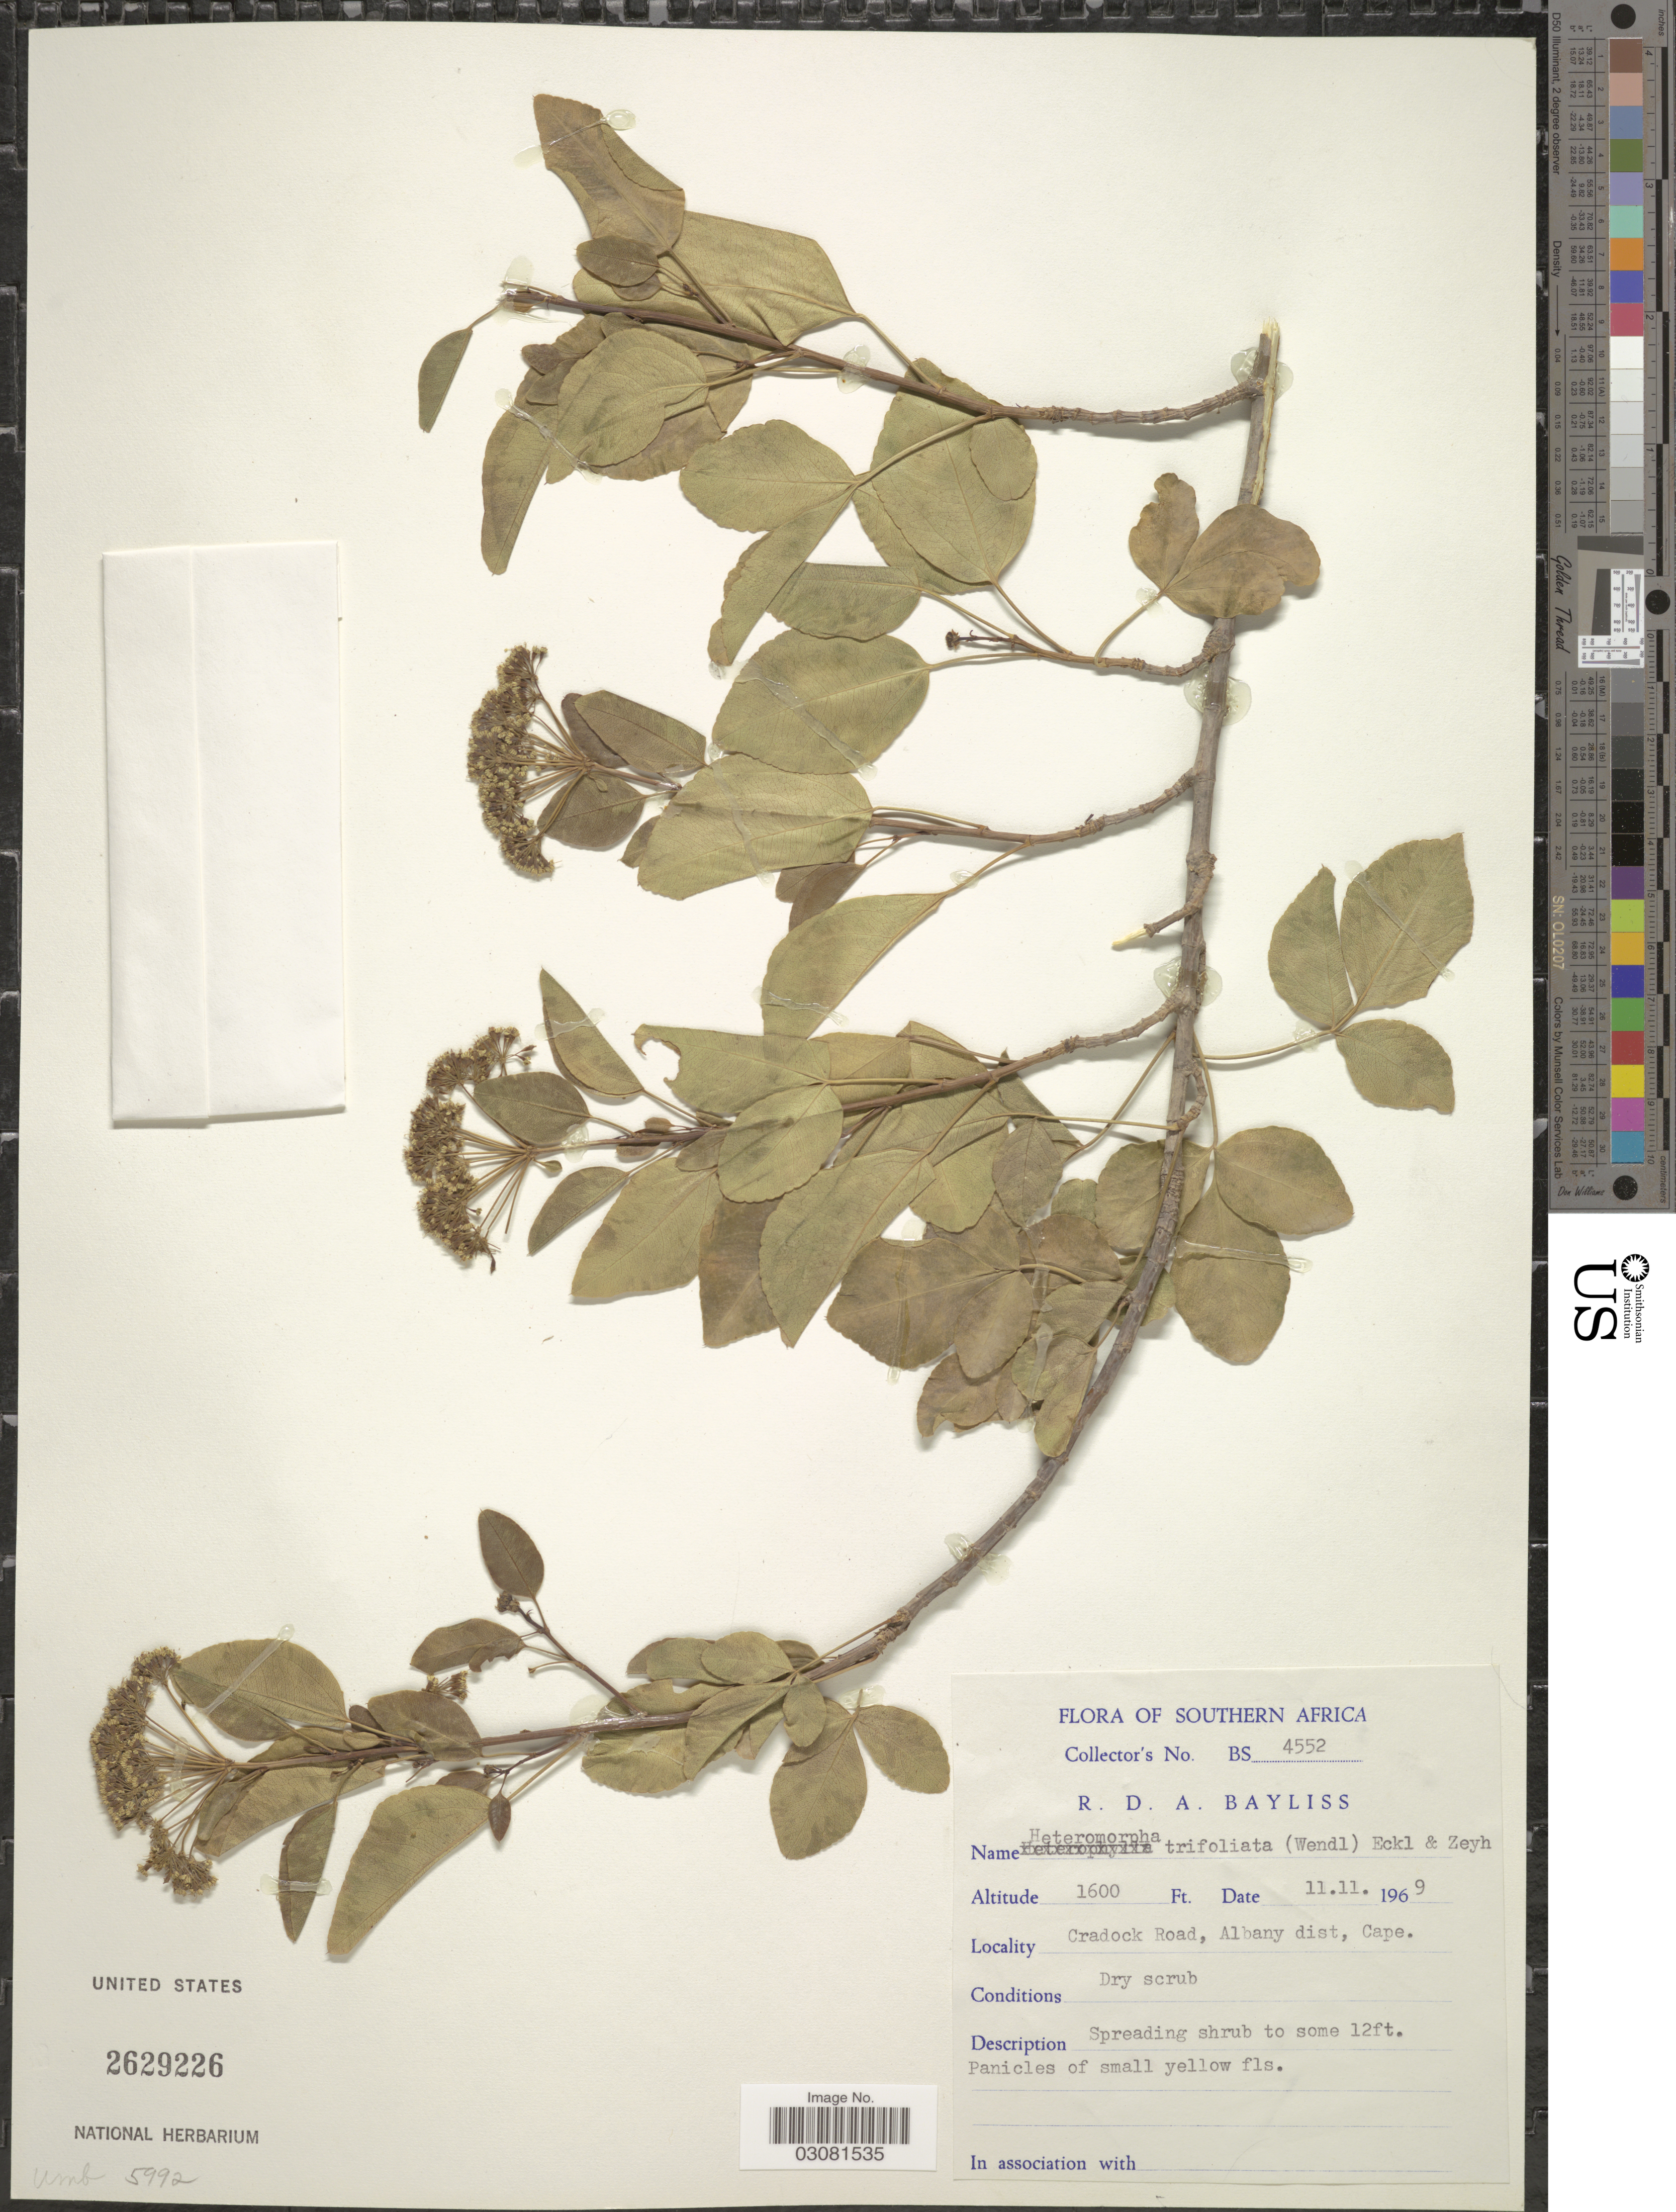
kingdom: Plantae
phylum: Tracheophyta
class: Magnoliopsida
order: Apiales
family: Apiaceae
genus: Heteromorpha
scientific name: Heteromorpha trifoliata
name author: (H.L. Wendl. & Bartl.) Eckl. & Zeyh.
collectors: R. Bayliss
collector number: BS4552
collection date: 1969-11-11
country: South Africa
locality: Southern Africa, Cradock Road, Albany dist. Cape.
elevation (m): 488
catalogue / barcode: US 2629226